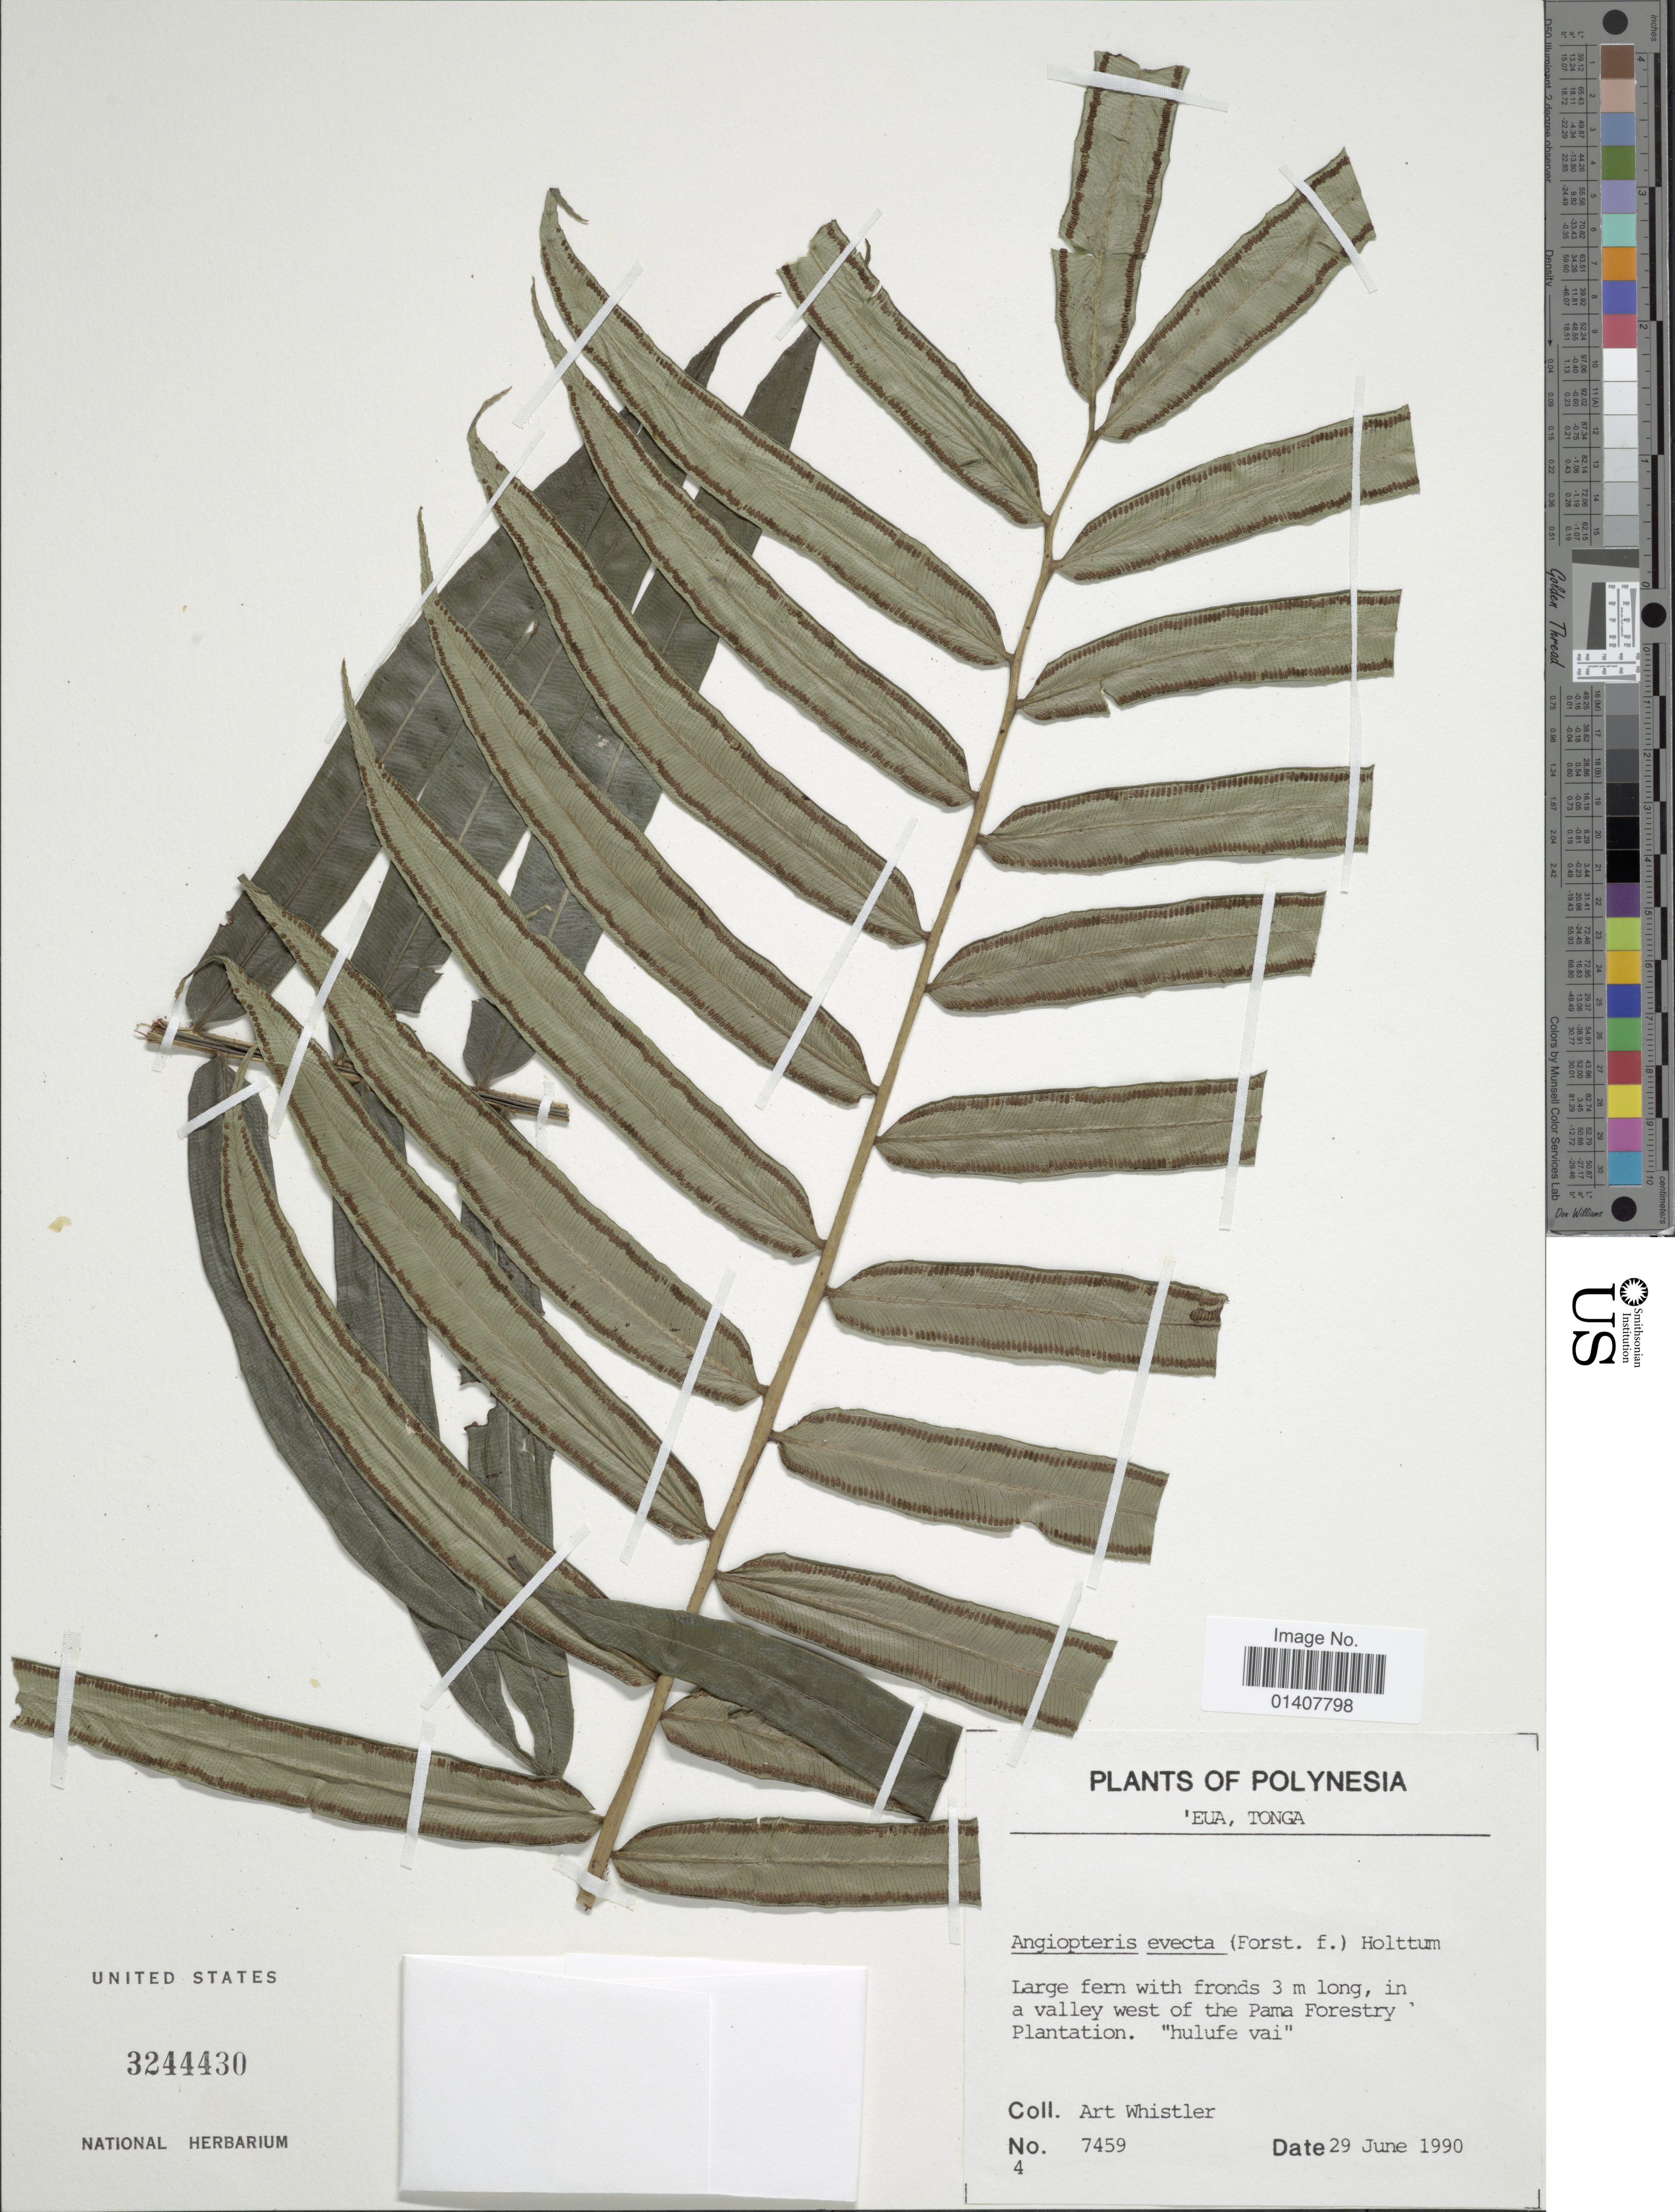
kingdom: Plantae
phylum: Tracheophyta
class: Polypodiopsida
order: Marattiales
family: Marattiaceae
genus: Angiopteris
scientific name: Angiopteris evecta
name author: (G. Forst.) Hoffm.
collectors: A. Whistler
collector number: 7459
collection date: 1990-06-29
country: Tonga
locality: Eua Tonga, A valley west of the Pama Forestry plantation "hulufe vai"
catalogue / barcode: US 3244430